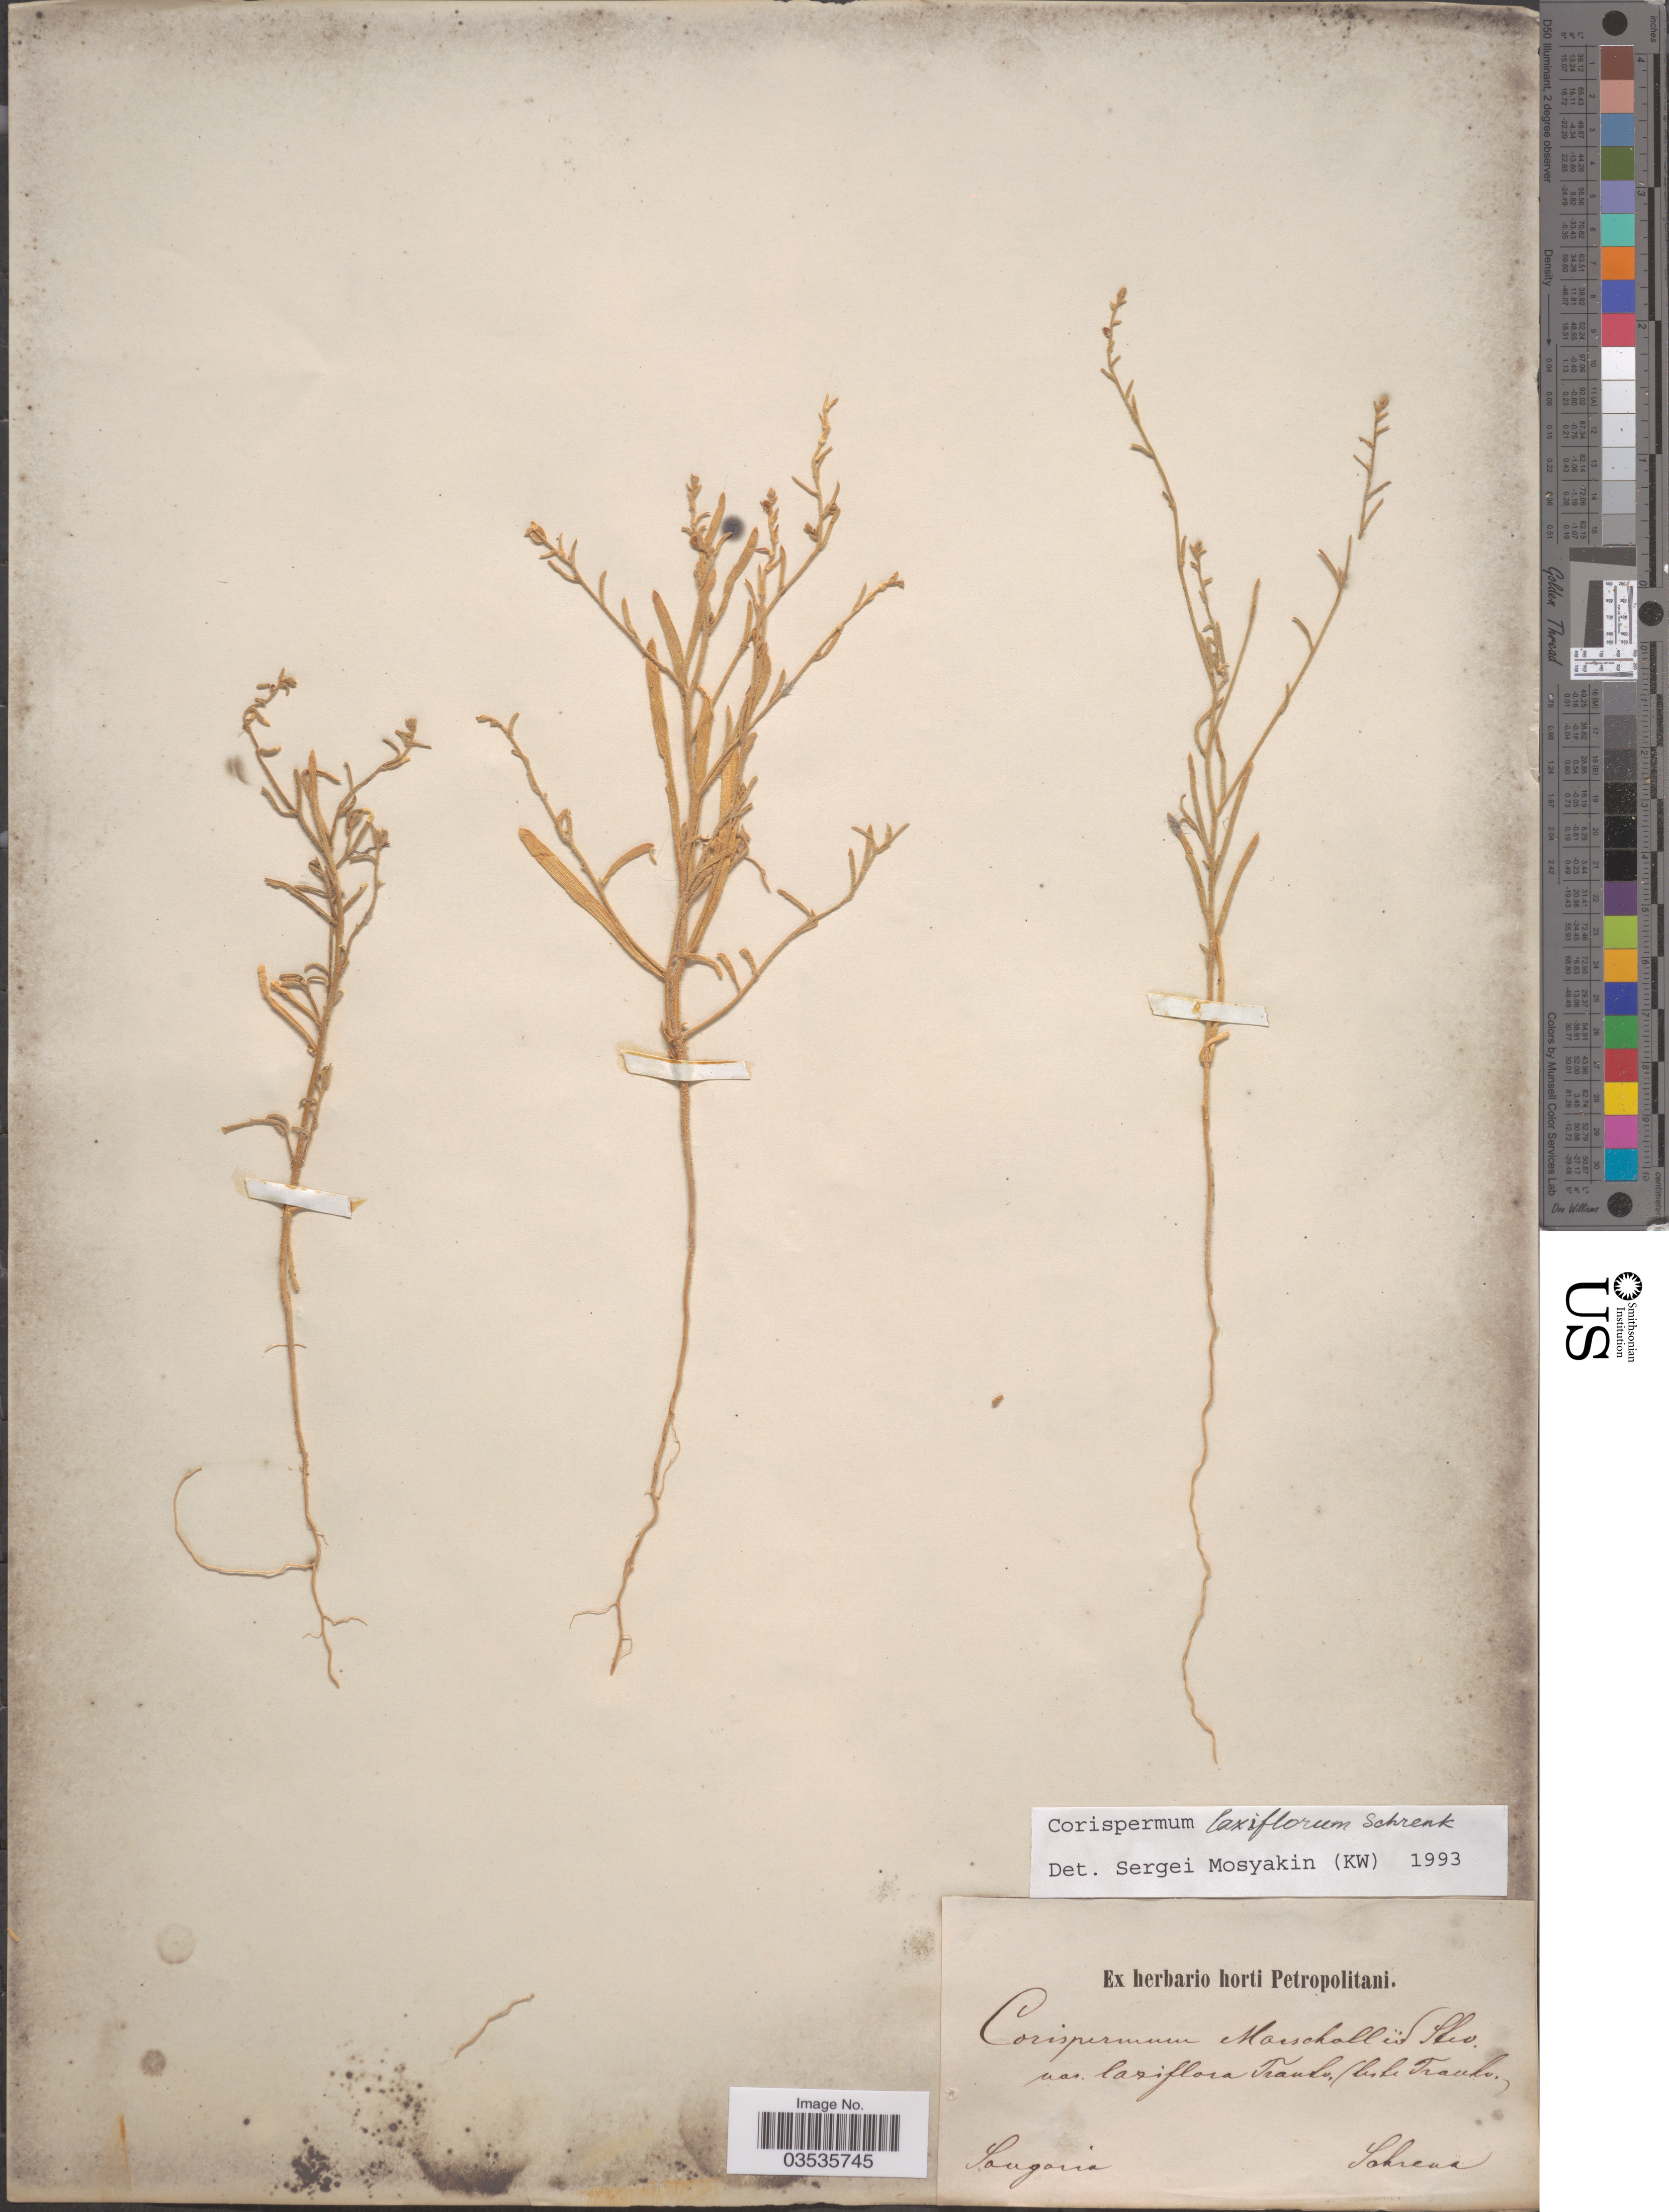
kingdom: Plantae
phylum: Tracheophyta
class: Magnoliopsida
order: Caryophyllales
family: Amaranthaceae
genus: Corispermum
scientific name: Corispermum laxiflorum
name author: Schrenk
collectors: A.G. Schrenk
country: Kazakhstan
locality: Songaria.